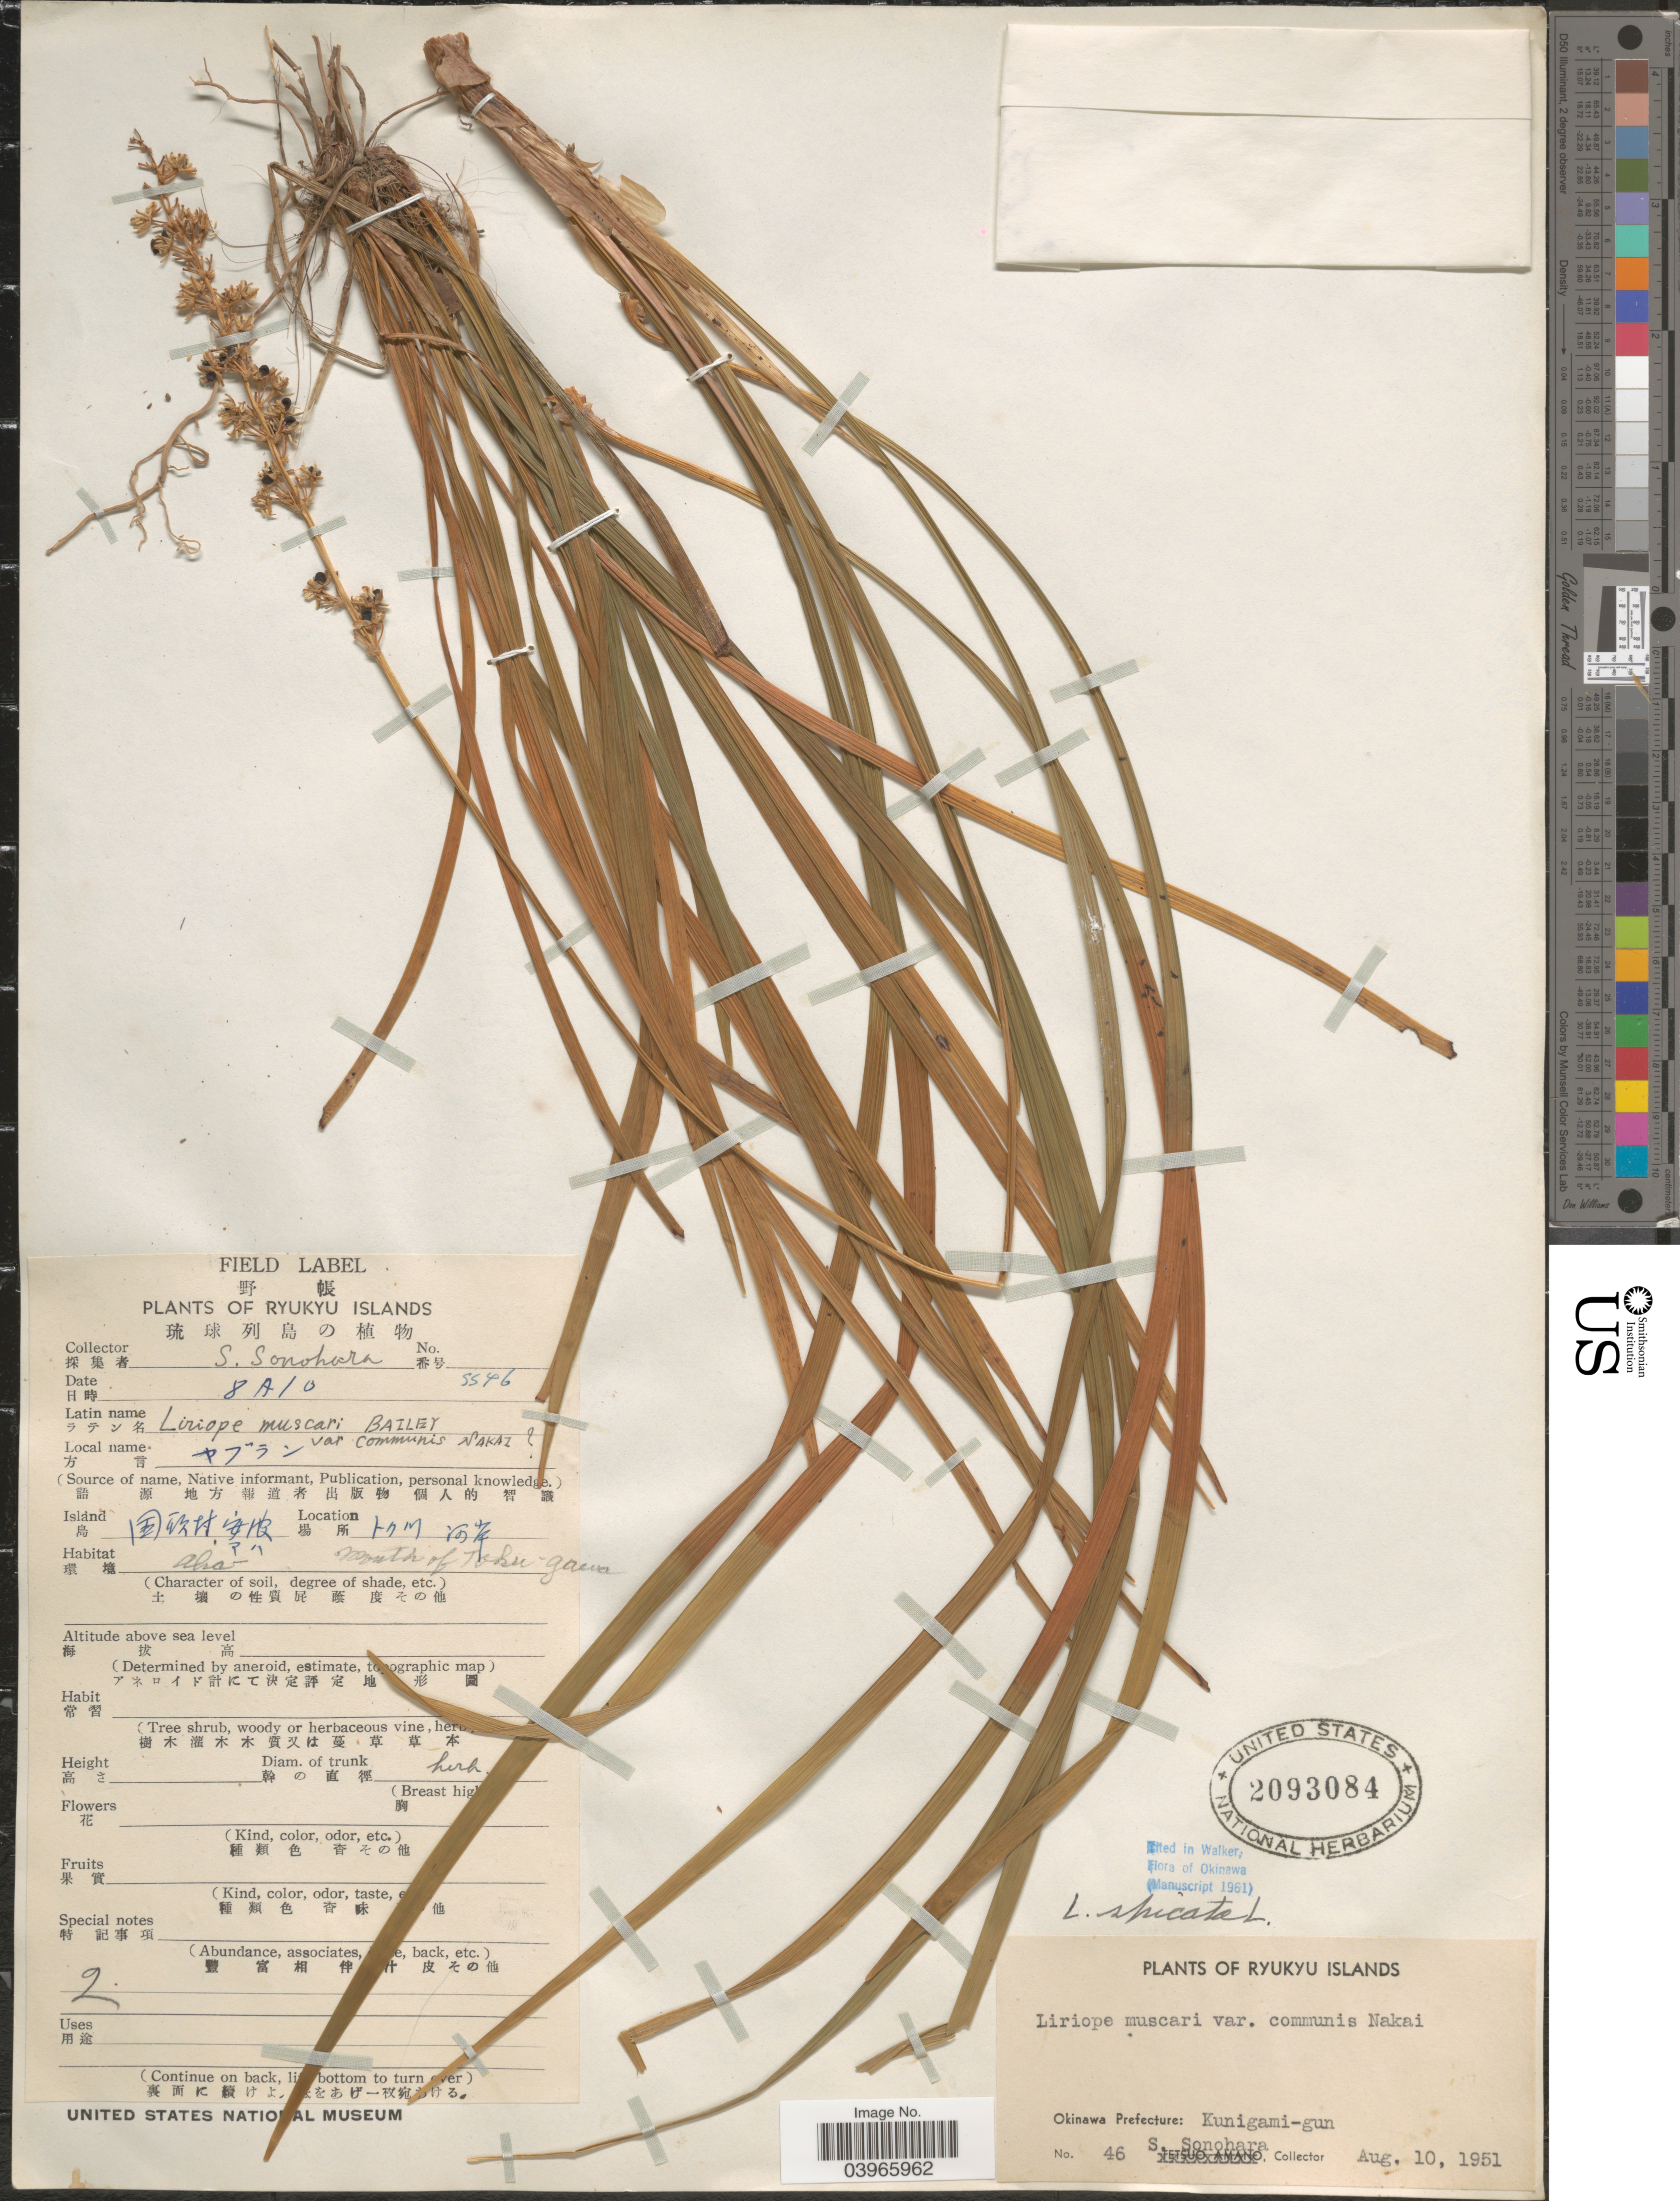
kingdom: Plantae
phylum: Tracheophyta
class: Liliopsida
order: Asparagales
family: Asparagaceae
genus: Liriope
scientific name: Liriope spicata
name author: Lour.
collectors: S. Sonohara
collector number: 46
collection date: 1951-08-10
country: Japan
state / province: Okinawa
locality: Ryukyu Islands. Okinawa Prefecture: Kunigami-gun. Island X. [illegible text] South of Toku-gawa.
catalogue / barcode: US 2093084